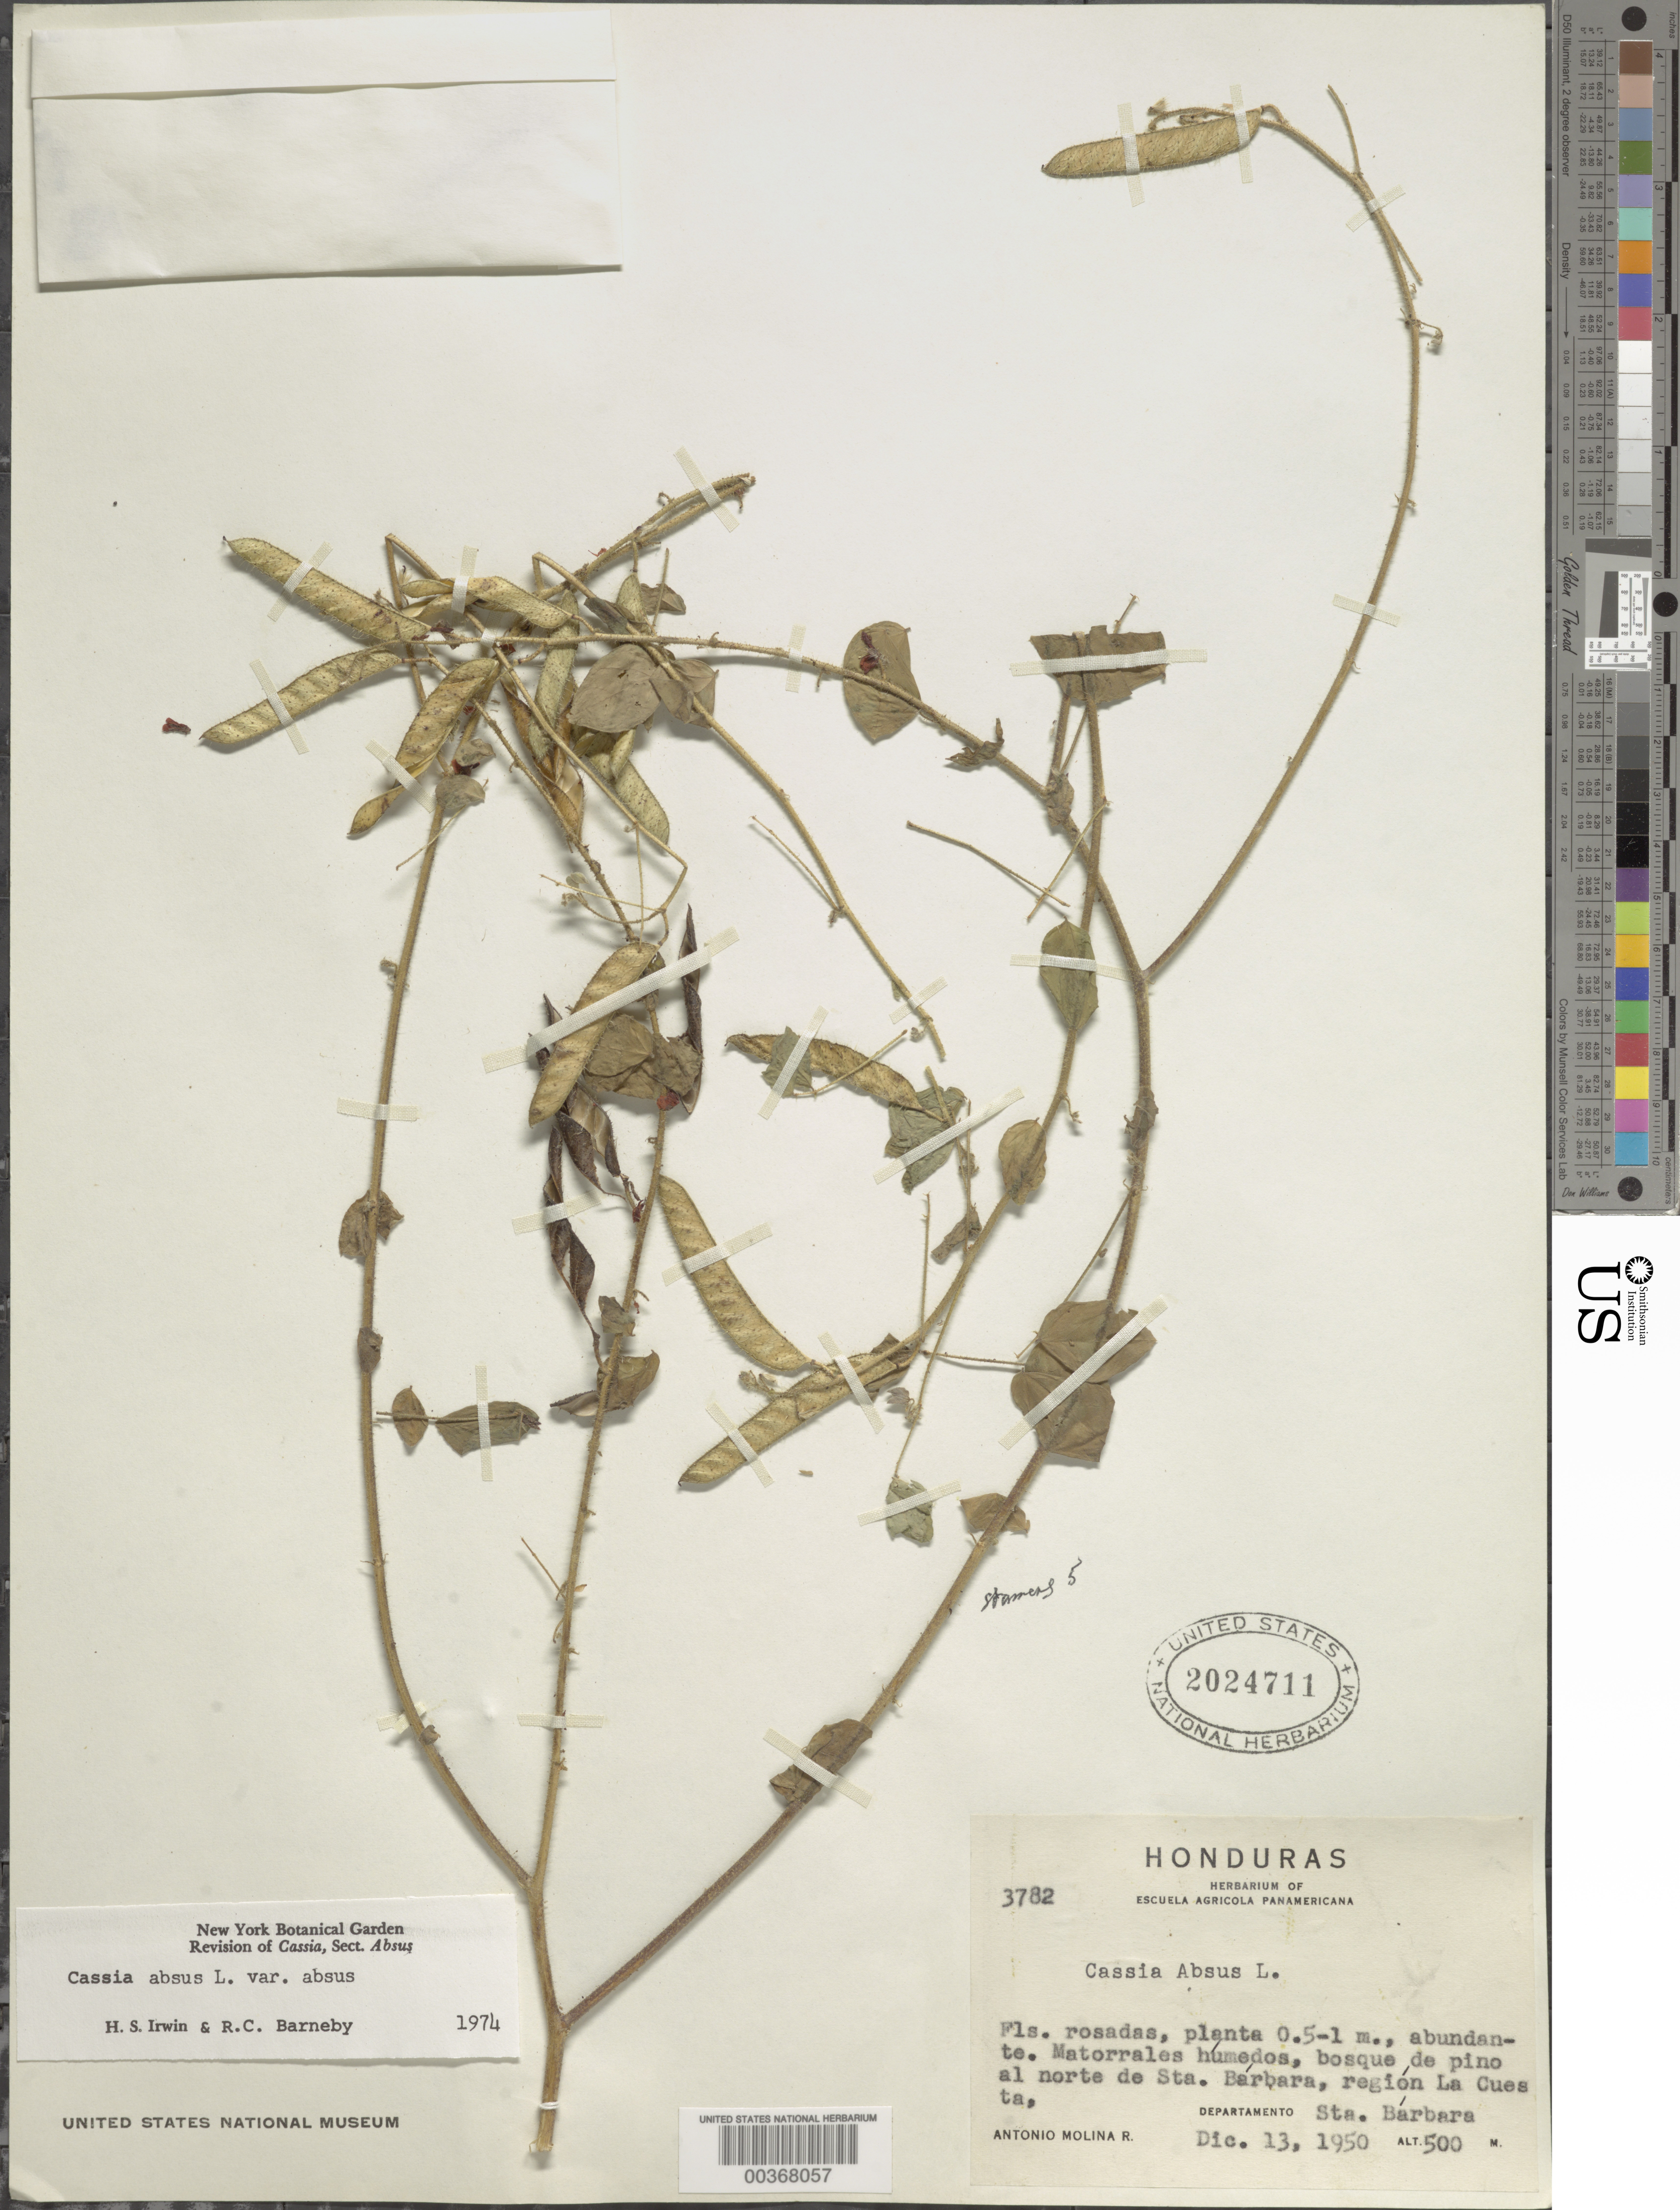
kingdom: Plantae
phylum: Tracheophyta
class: Magnoliopsida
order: Fabales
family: Fabaceae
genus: Chamaecrista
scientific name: Chamaecrista absus var. absus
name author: (L.) H.S. Irwin & Barneby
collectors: A. Molina R.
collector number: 3782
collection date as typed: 13 Dec 1950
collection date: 1950-12-13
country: Honduras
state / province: Santa Bárbara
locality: Region La Cuesta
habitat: Matorrales humedos, bosque de pinal norte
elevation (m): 500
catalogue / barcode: US 2024711